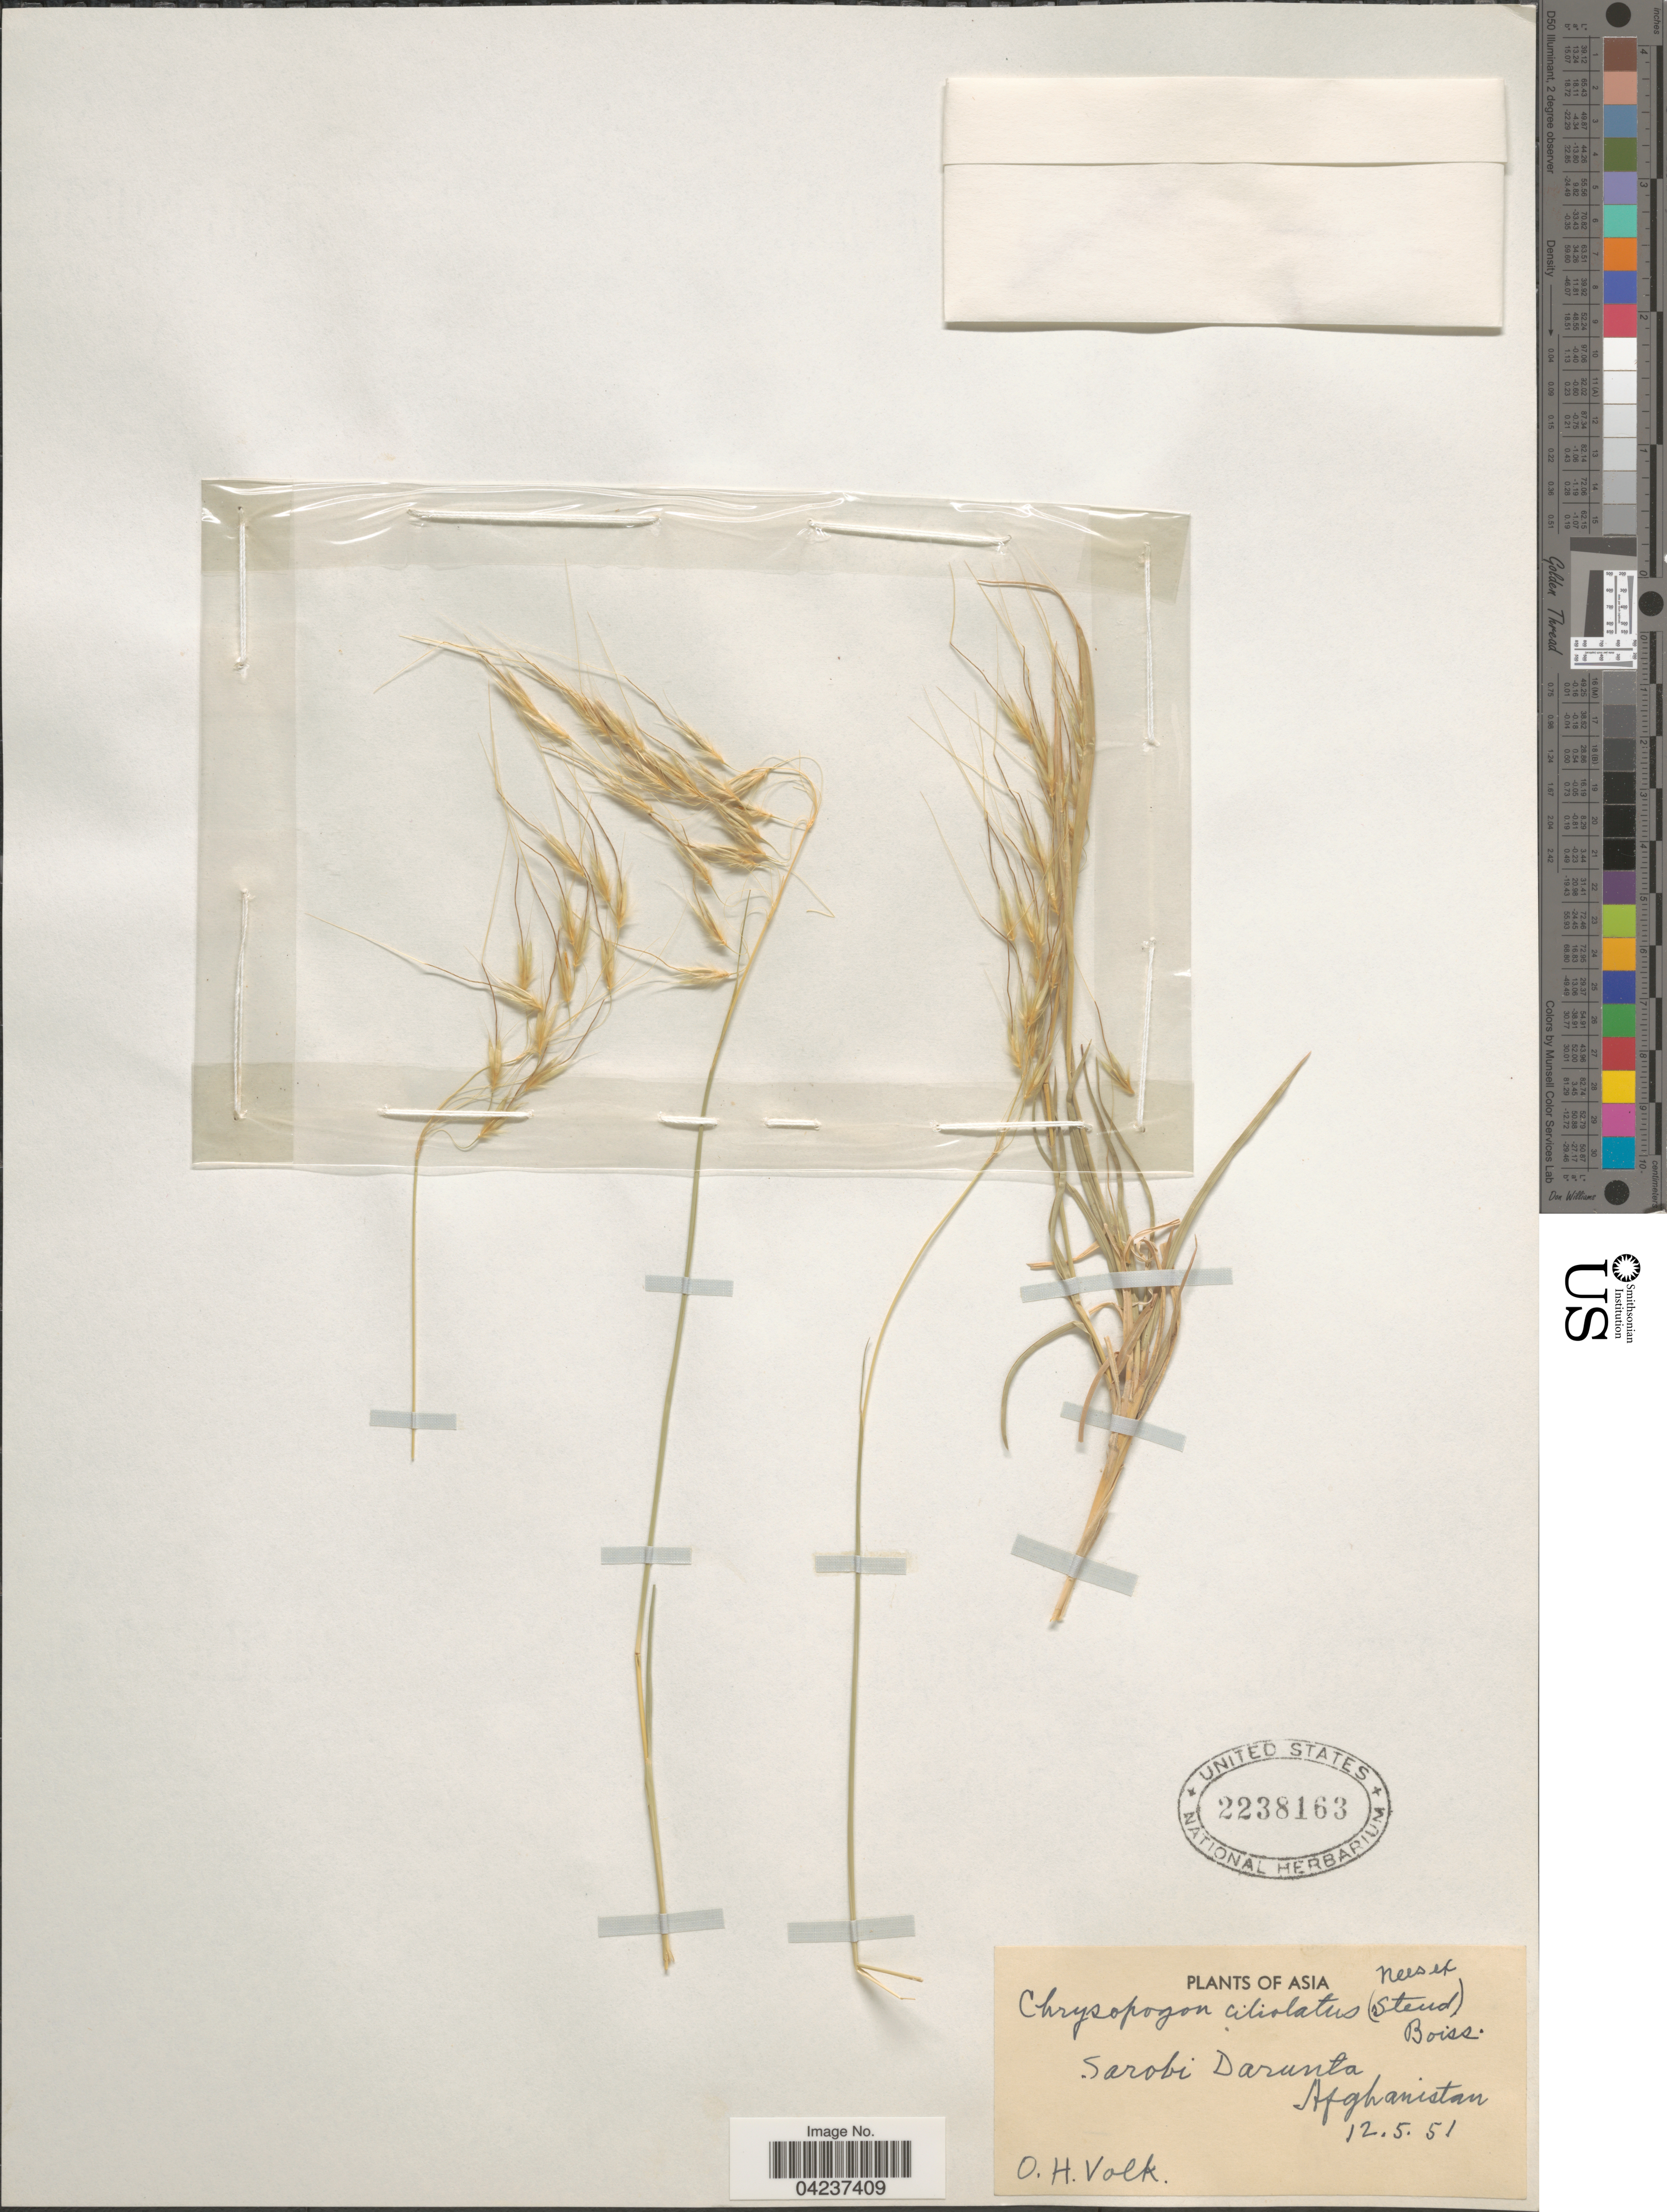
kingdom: Plantae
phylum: Tracheophyta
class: Liliopsida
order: Poales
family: Poaceae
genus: Chrysopogon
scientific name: Chrysopogon serrulatus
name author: Trin.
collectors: O. Volk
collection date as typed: Transcribed d/m/y: 12/5/51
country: Afghanistan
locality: Sarobi Darunta.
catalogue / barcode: US 2238163